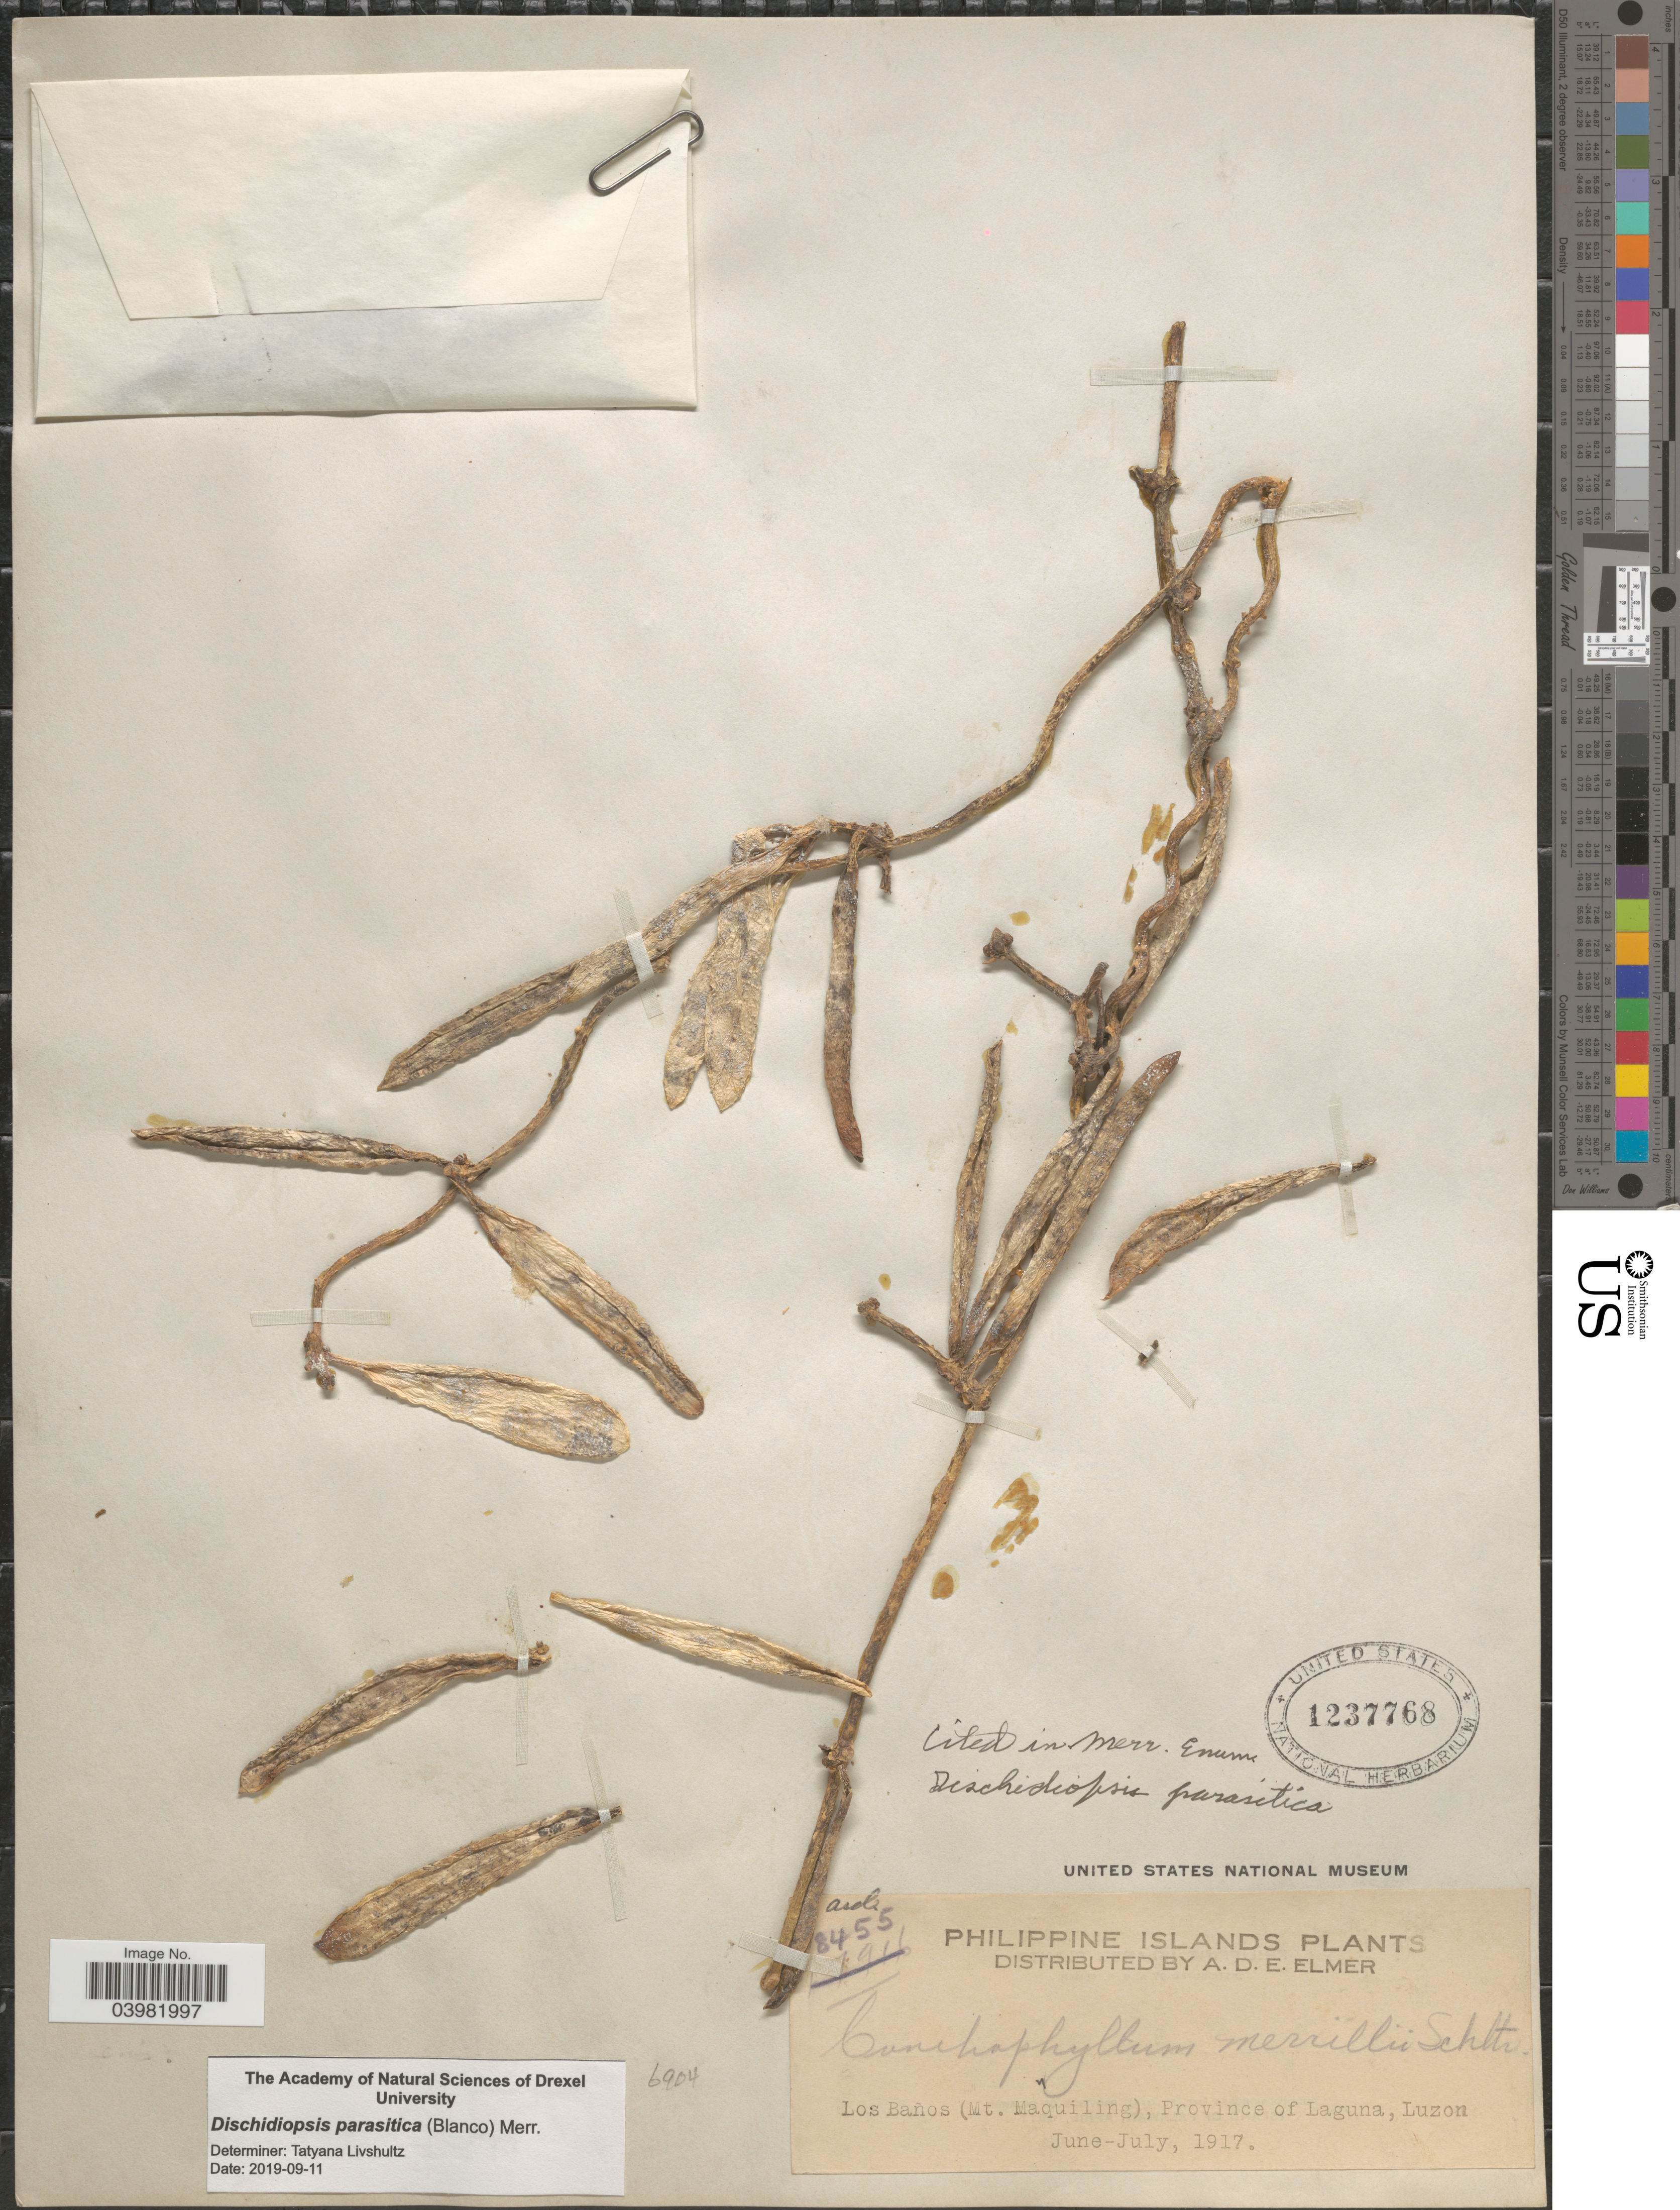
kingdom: Plantae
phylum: Tracheophyta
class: Magnoliopsida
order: Gentianales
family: Apocynaceae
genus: Dischidiopsis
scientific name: Dischidiopsis parasitica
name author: (Blanco) Merr.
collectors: A. D. E. Elmer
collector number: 8455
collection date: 1917-06/1917-07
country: Philippines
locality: Los Baños (Mt. Maquiling), Province of Laguna, Luzon.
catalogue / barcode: US 1237768